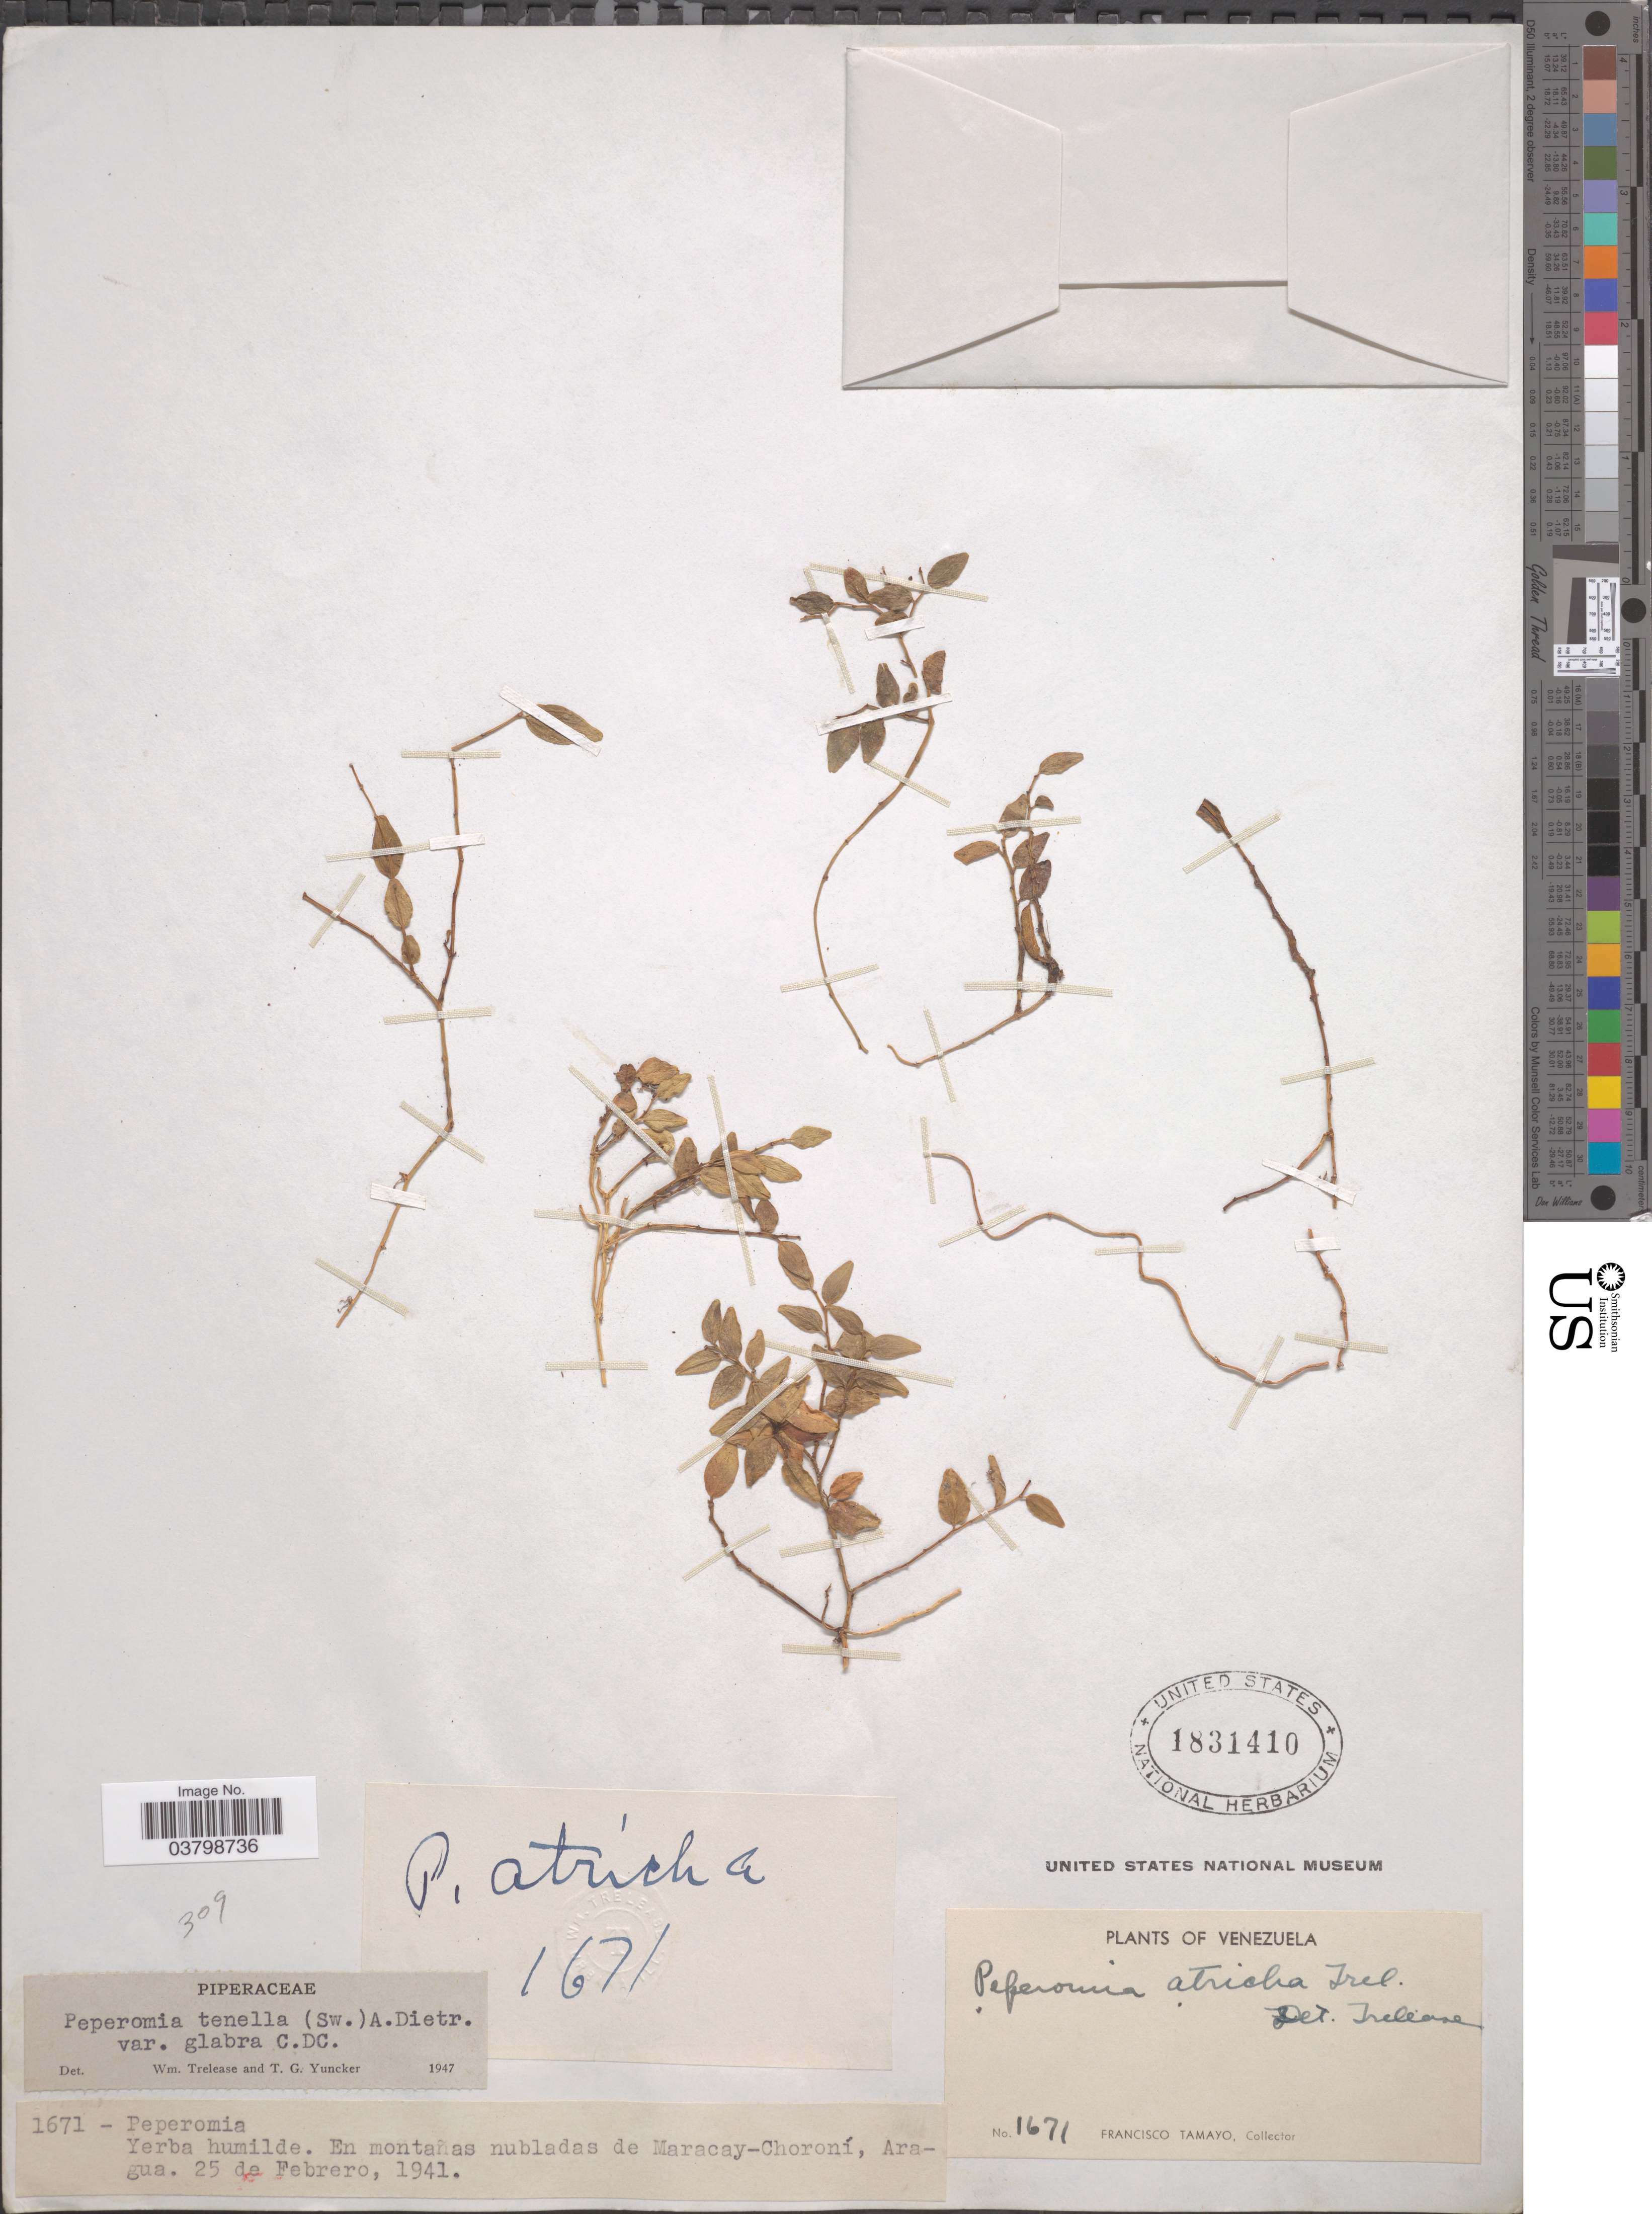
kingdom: Plantae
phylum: Tracheophyta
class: Magnoliopsida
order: Piperales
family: Piperaceae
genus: Peperomia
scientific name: Peperomia tenella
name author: (Sw.) A. Dietr.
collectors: F. Tamayo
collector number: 1671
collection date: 1941-02-25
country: Venezuela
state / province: Aragua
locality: En montañas nubladas de Maracay-Choroní.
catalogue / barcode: US 1831410